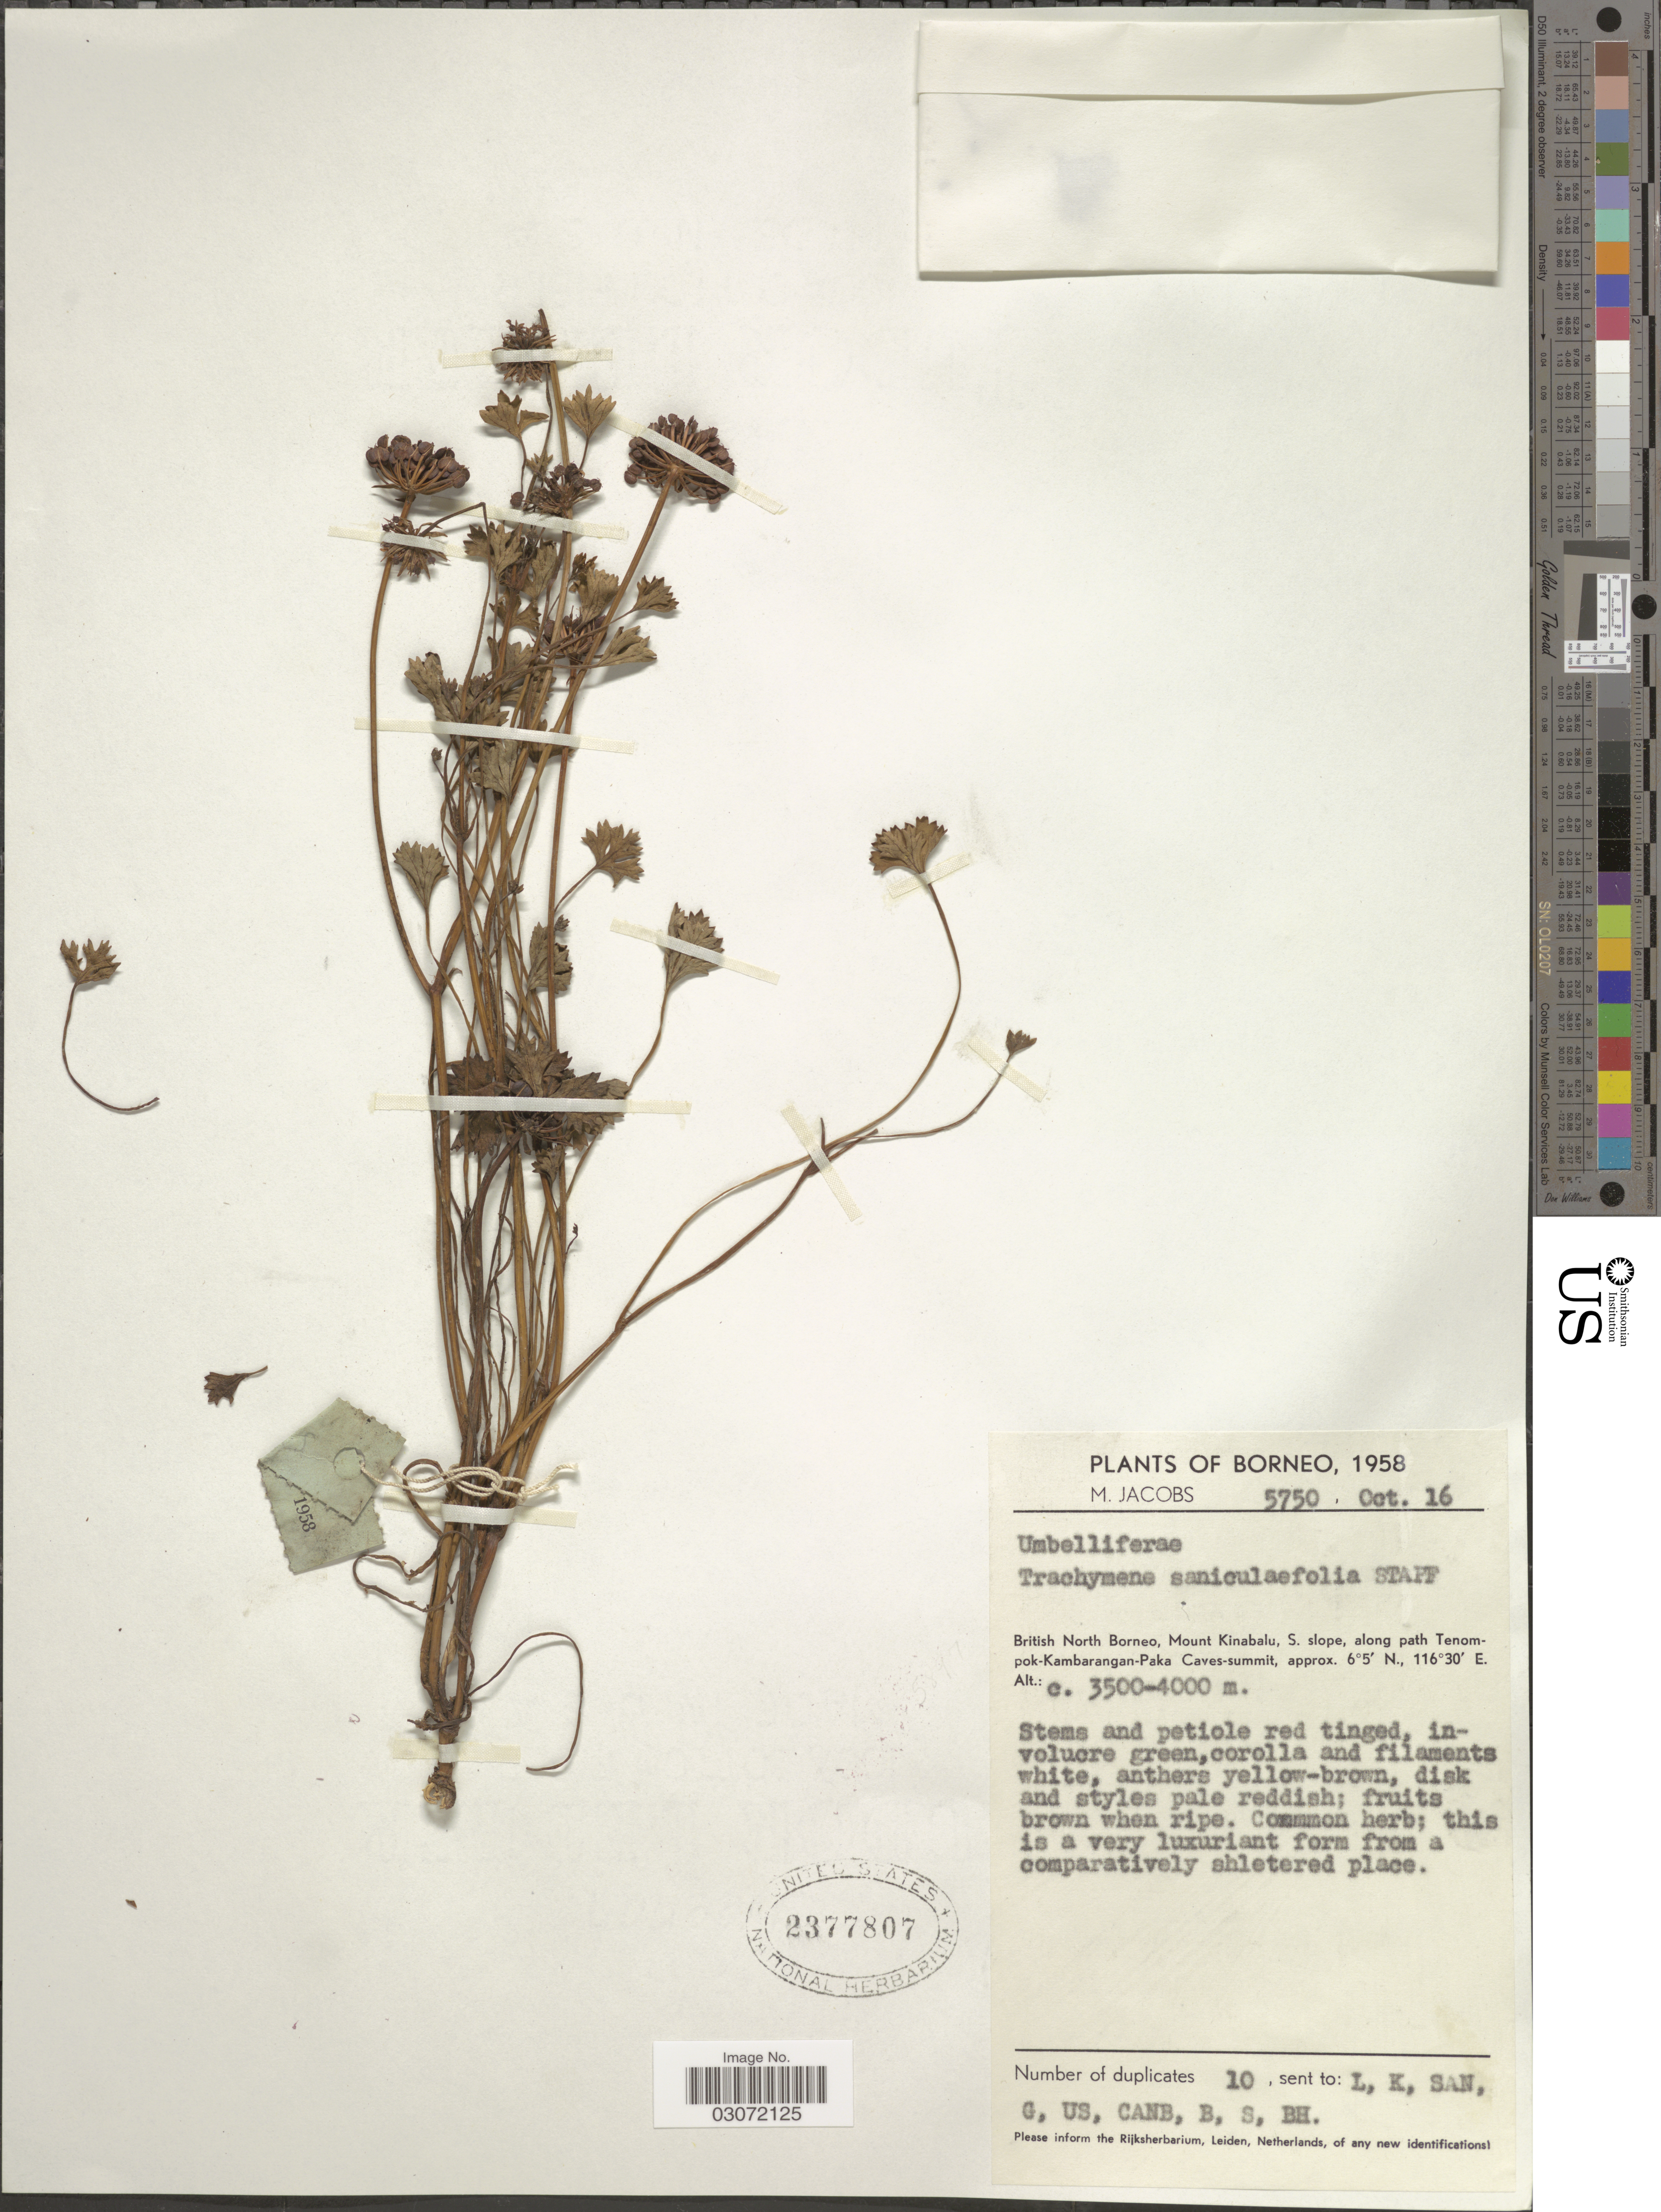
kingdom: Plantae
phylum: Tracheophyta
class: Magnoliopsida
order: Apiales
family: Araliaceae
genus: Trachymene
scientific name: Trachymene saniculaefolia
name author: Stapf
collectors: M. Jacobs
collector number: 5750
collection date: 1958-10-16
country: Malaysia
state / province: Sabah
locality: British North Borneo, Mount Kinabalu, S. slope, along path Tenompok-Kambarangan-Paka Caves-summit.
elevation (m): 3500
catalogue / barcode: US 2377807